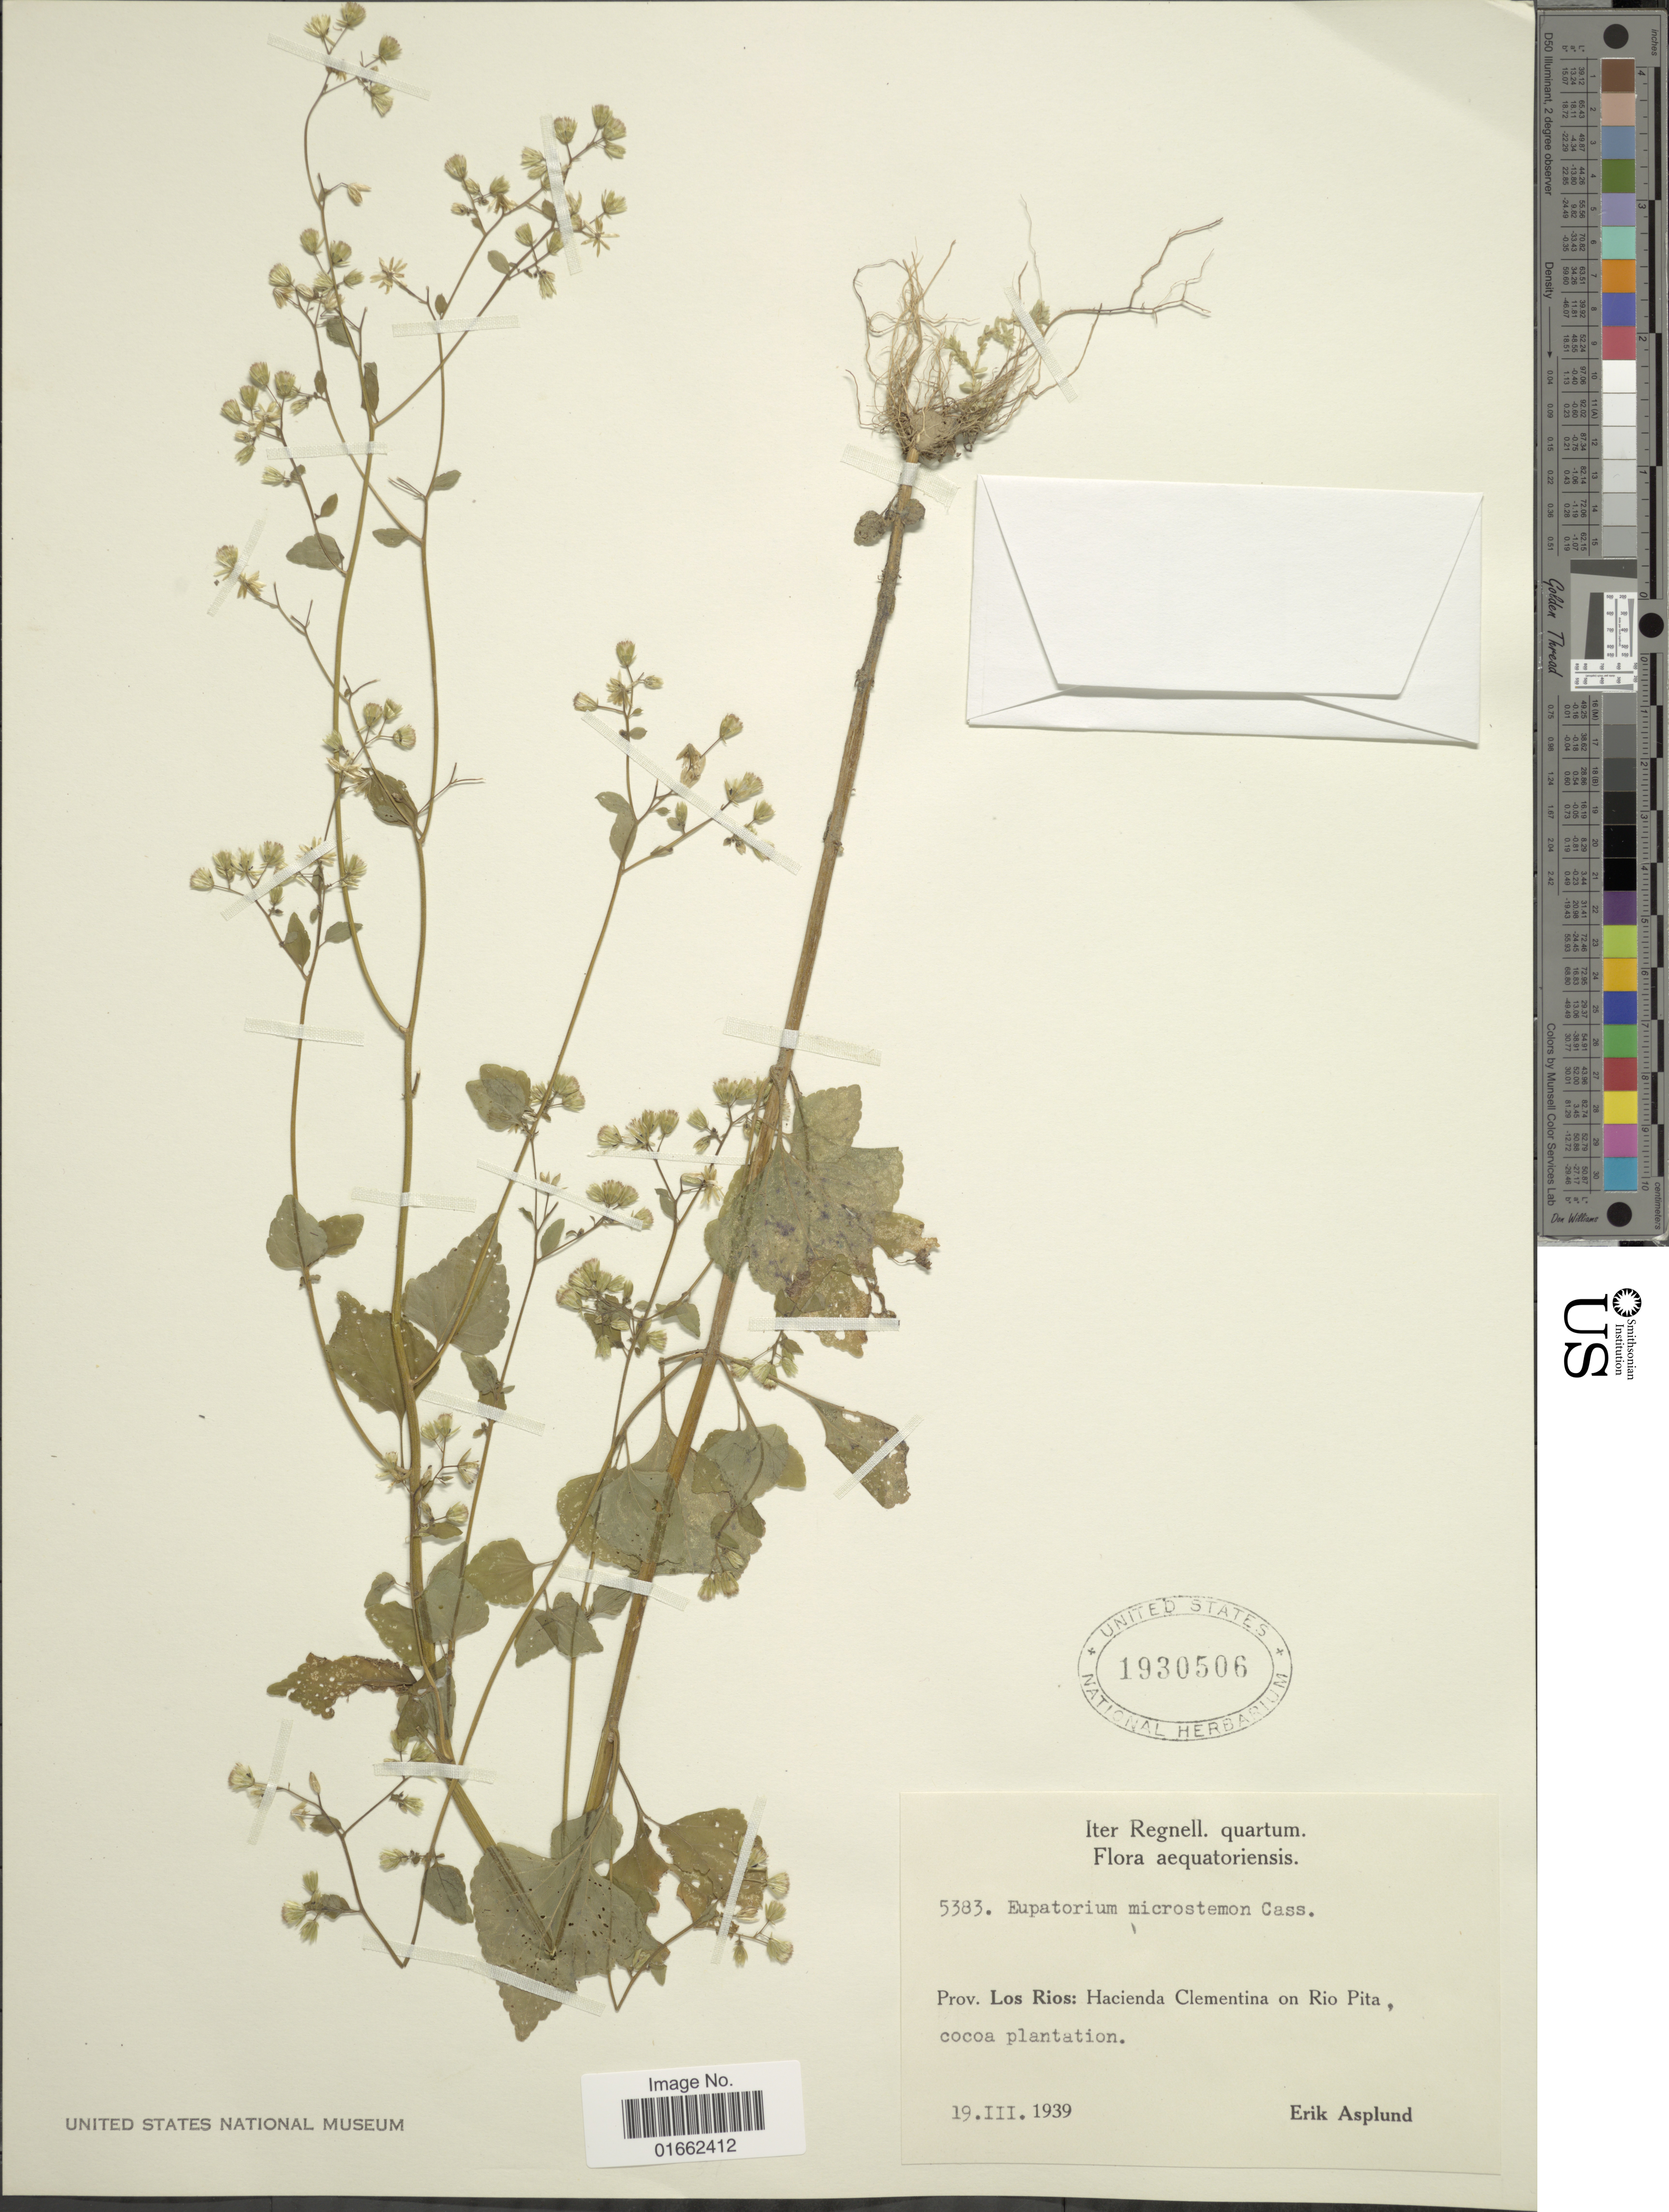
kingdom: Plantae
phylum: Tracheophyta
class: Magnoliopsida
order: Asterales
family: Asteraceae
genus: Fleischmannia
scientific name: Fleischmannia microstemon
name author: (Cass.) R.M. King & H. Rob.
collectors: E. Asplund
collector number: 5383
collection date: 1939-03-19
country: Ecuador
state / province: Los Ríos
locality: Prov. Los Rios: Hacienda Clementina on Ria Pita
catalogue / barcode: US 1930506